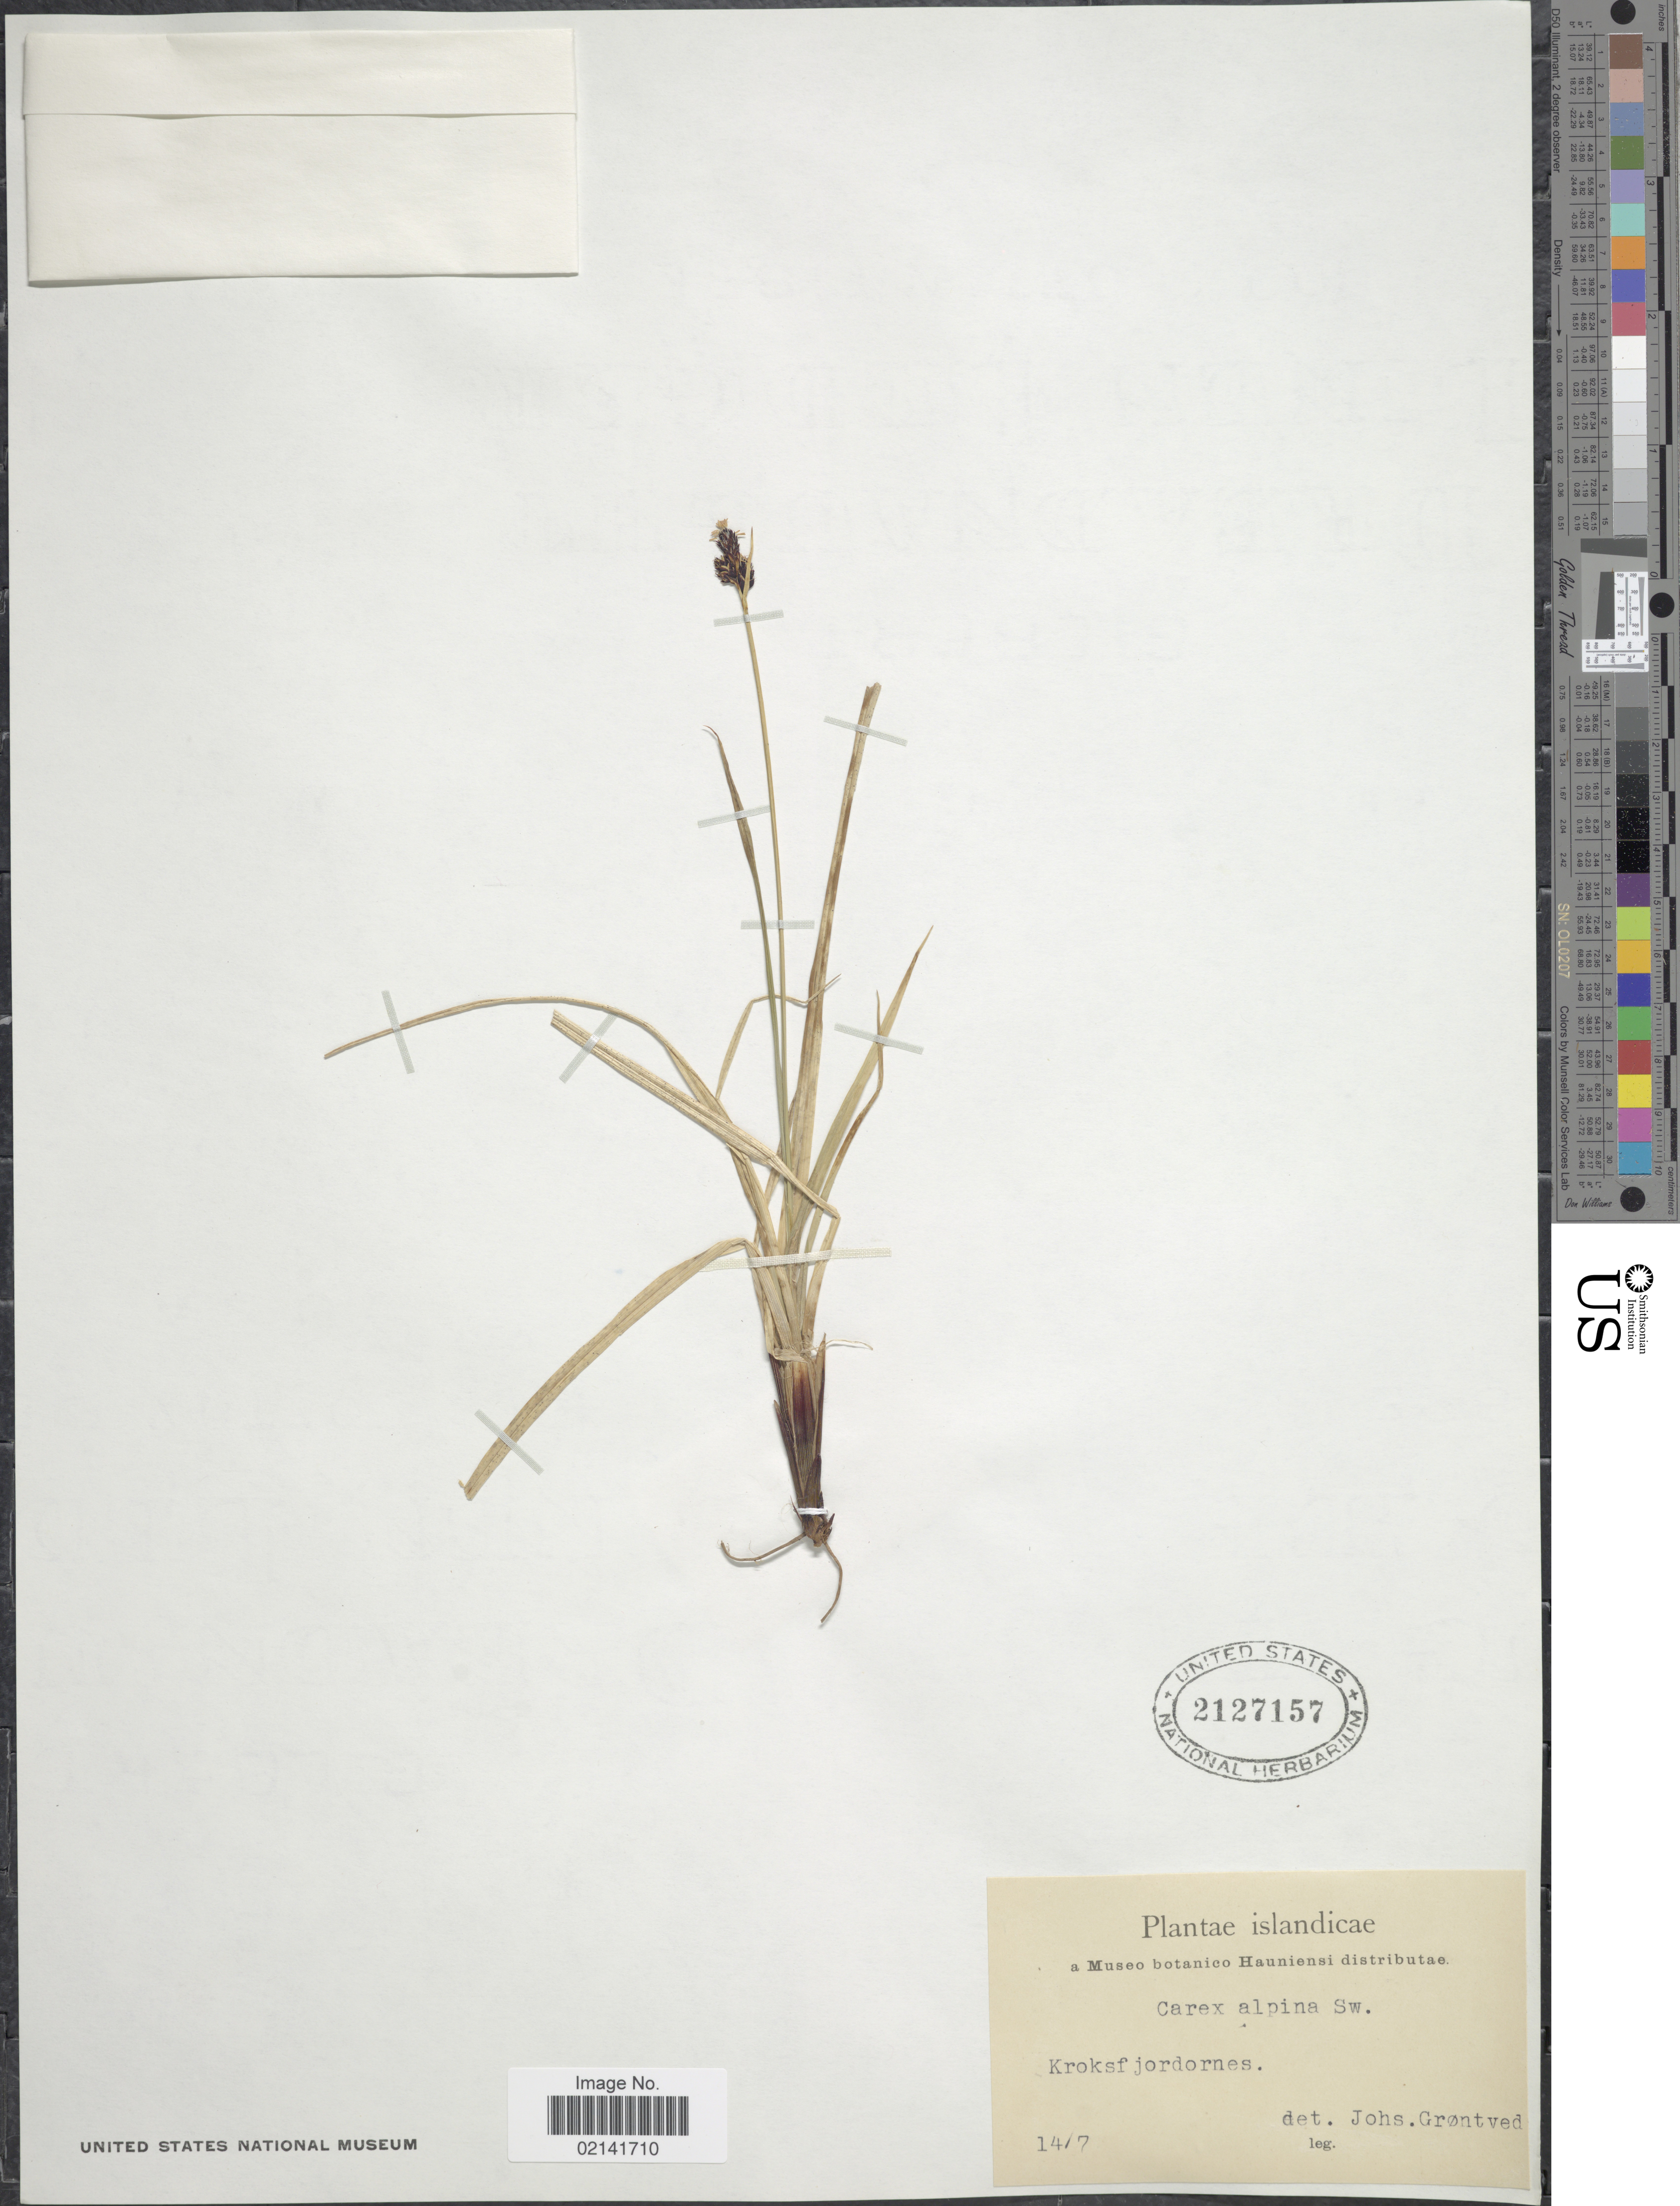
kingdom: Plantae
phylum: Tracheophyta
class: Liliopsida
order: Poales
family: Cyperaceae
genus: Carex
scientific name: Carex norvegica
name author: Retz.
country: Iceland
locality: Kroksfjordornes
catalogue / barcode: US 2127157